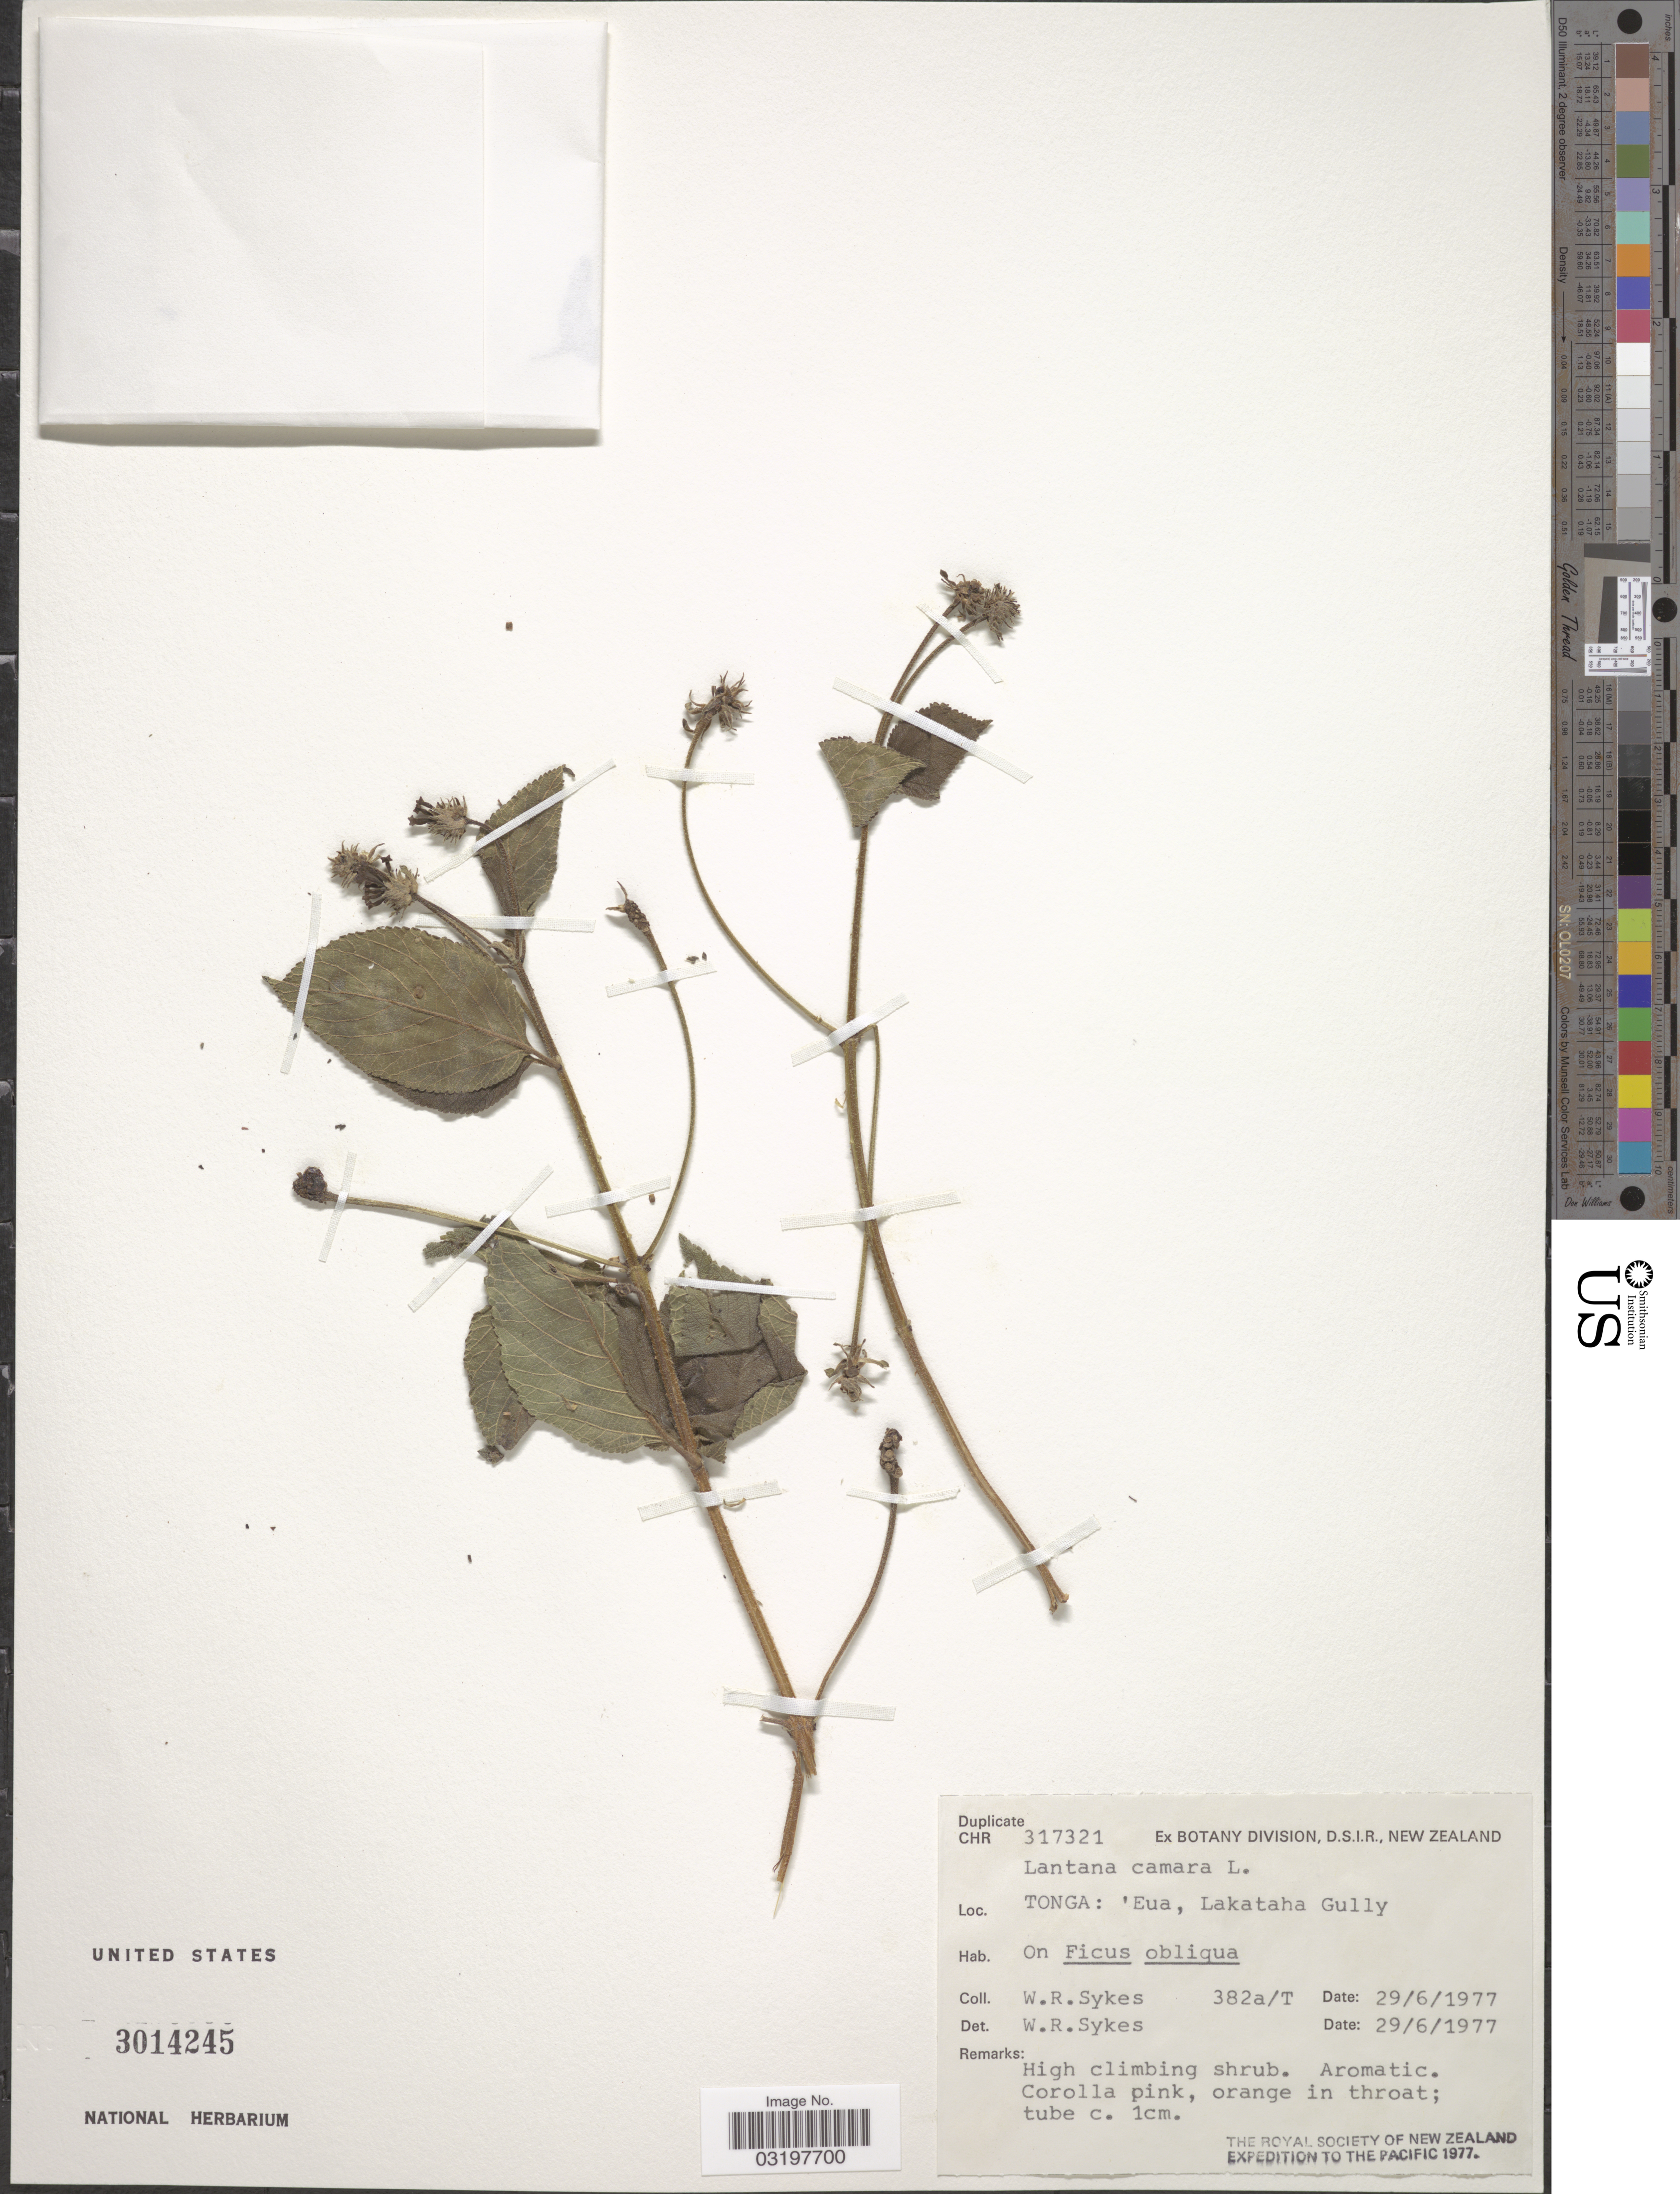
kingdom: Plantae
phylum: Tracheophyta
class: Magnoliopsida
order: Lamiales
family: Verbenaceae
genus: Lantana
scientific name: Lantana camara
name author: L.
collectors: W. R. Sykes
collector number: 382a/T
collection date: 1977-06-29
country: Tonga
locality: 'Eua, Lakataha Gully.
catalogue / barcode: US 3014245